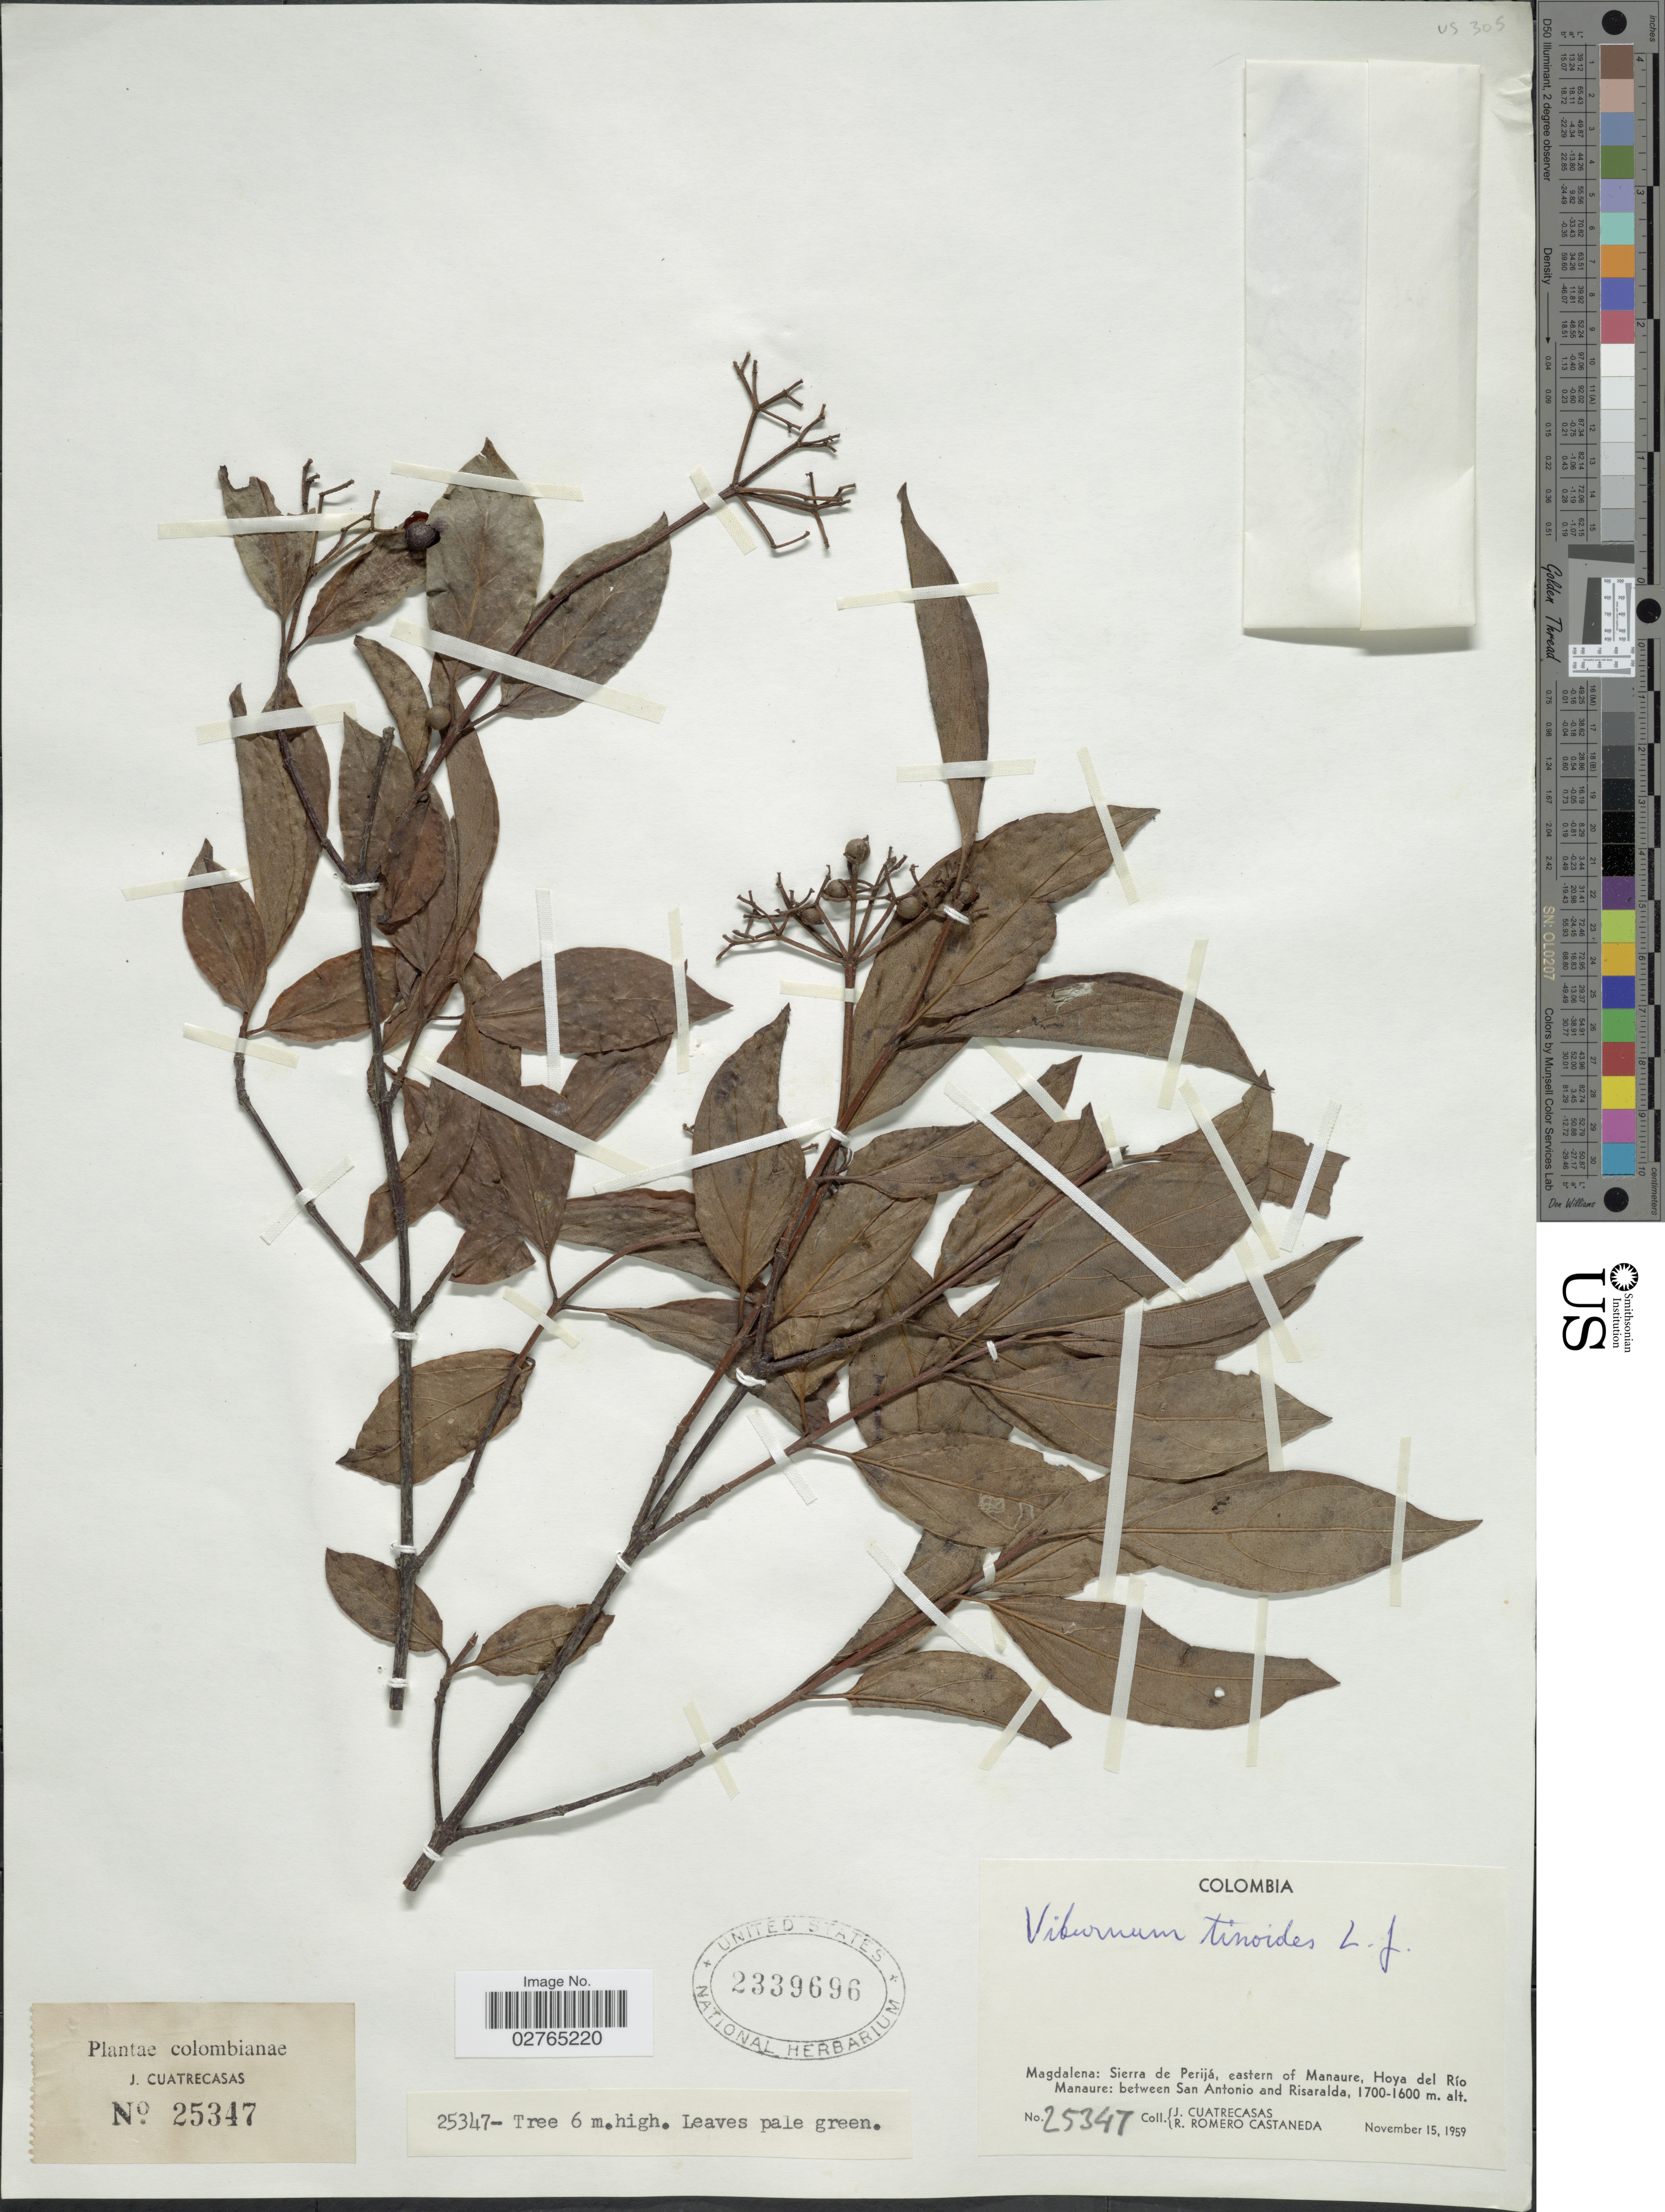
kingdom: Plantae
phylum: Tracheophyta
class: Magnoliopsida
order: Dipsacales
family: Viburnaceae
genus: Viburnum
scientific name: Viburnum tinoides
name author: L. f.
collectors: J. Cuatrecasas & R. Romero Castañeda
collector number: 25347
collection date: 1959-11-15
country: Colombia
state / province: Magdalena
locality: Sierra de Perijá, eastern of Manaure, Hoya del Río Manaure: between San Antonio and Risaralda.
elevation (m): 1600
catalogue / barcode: US 2339696